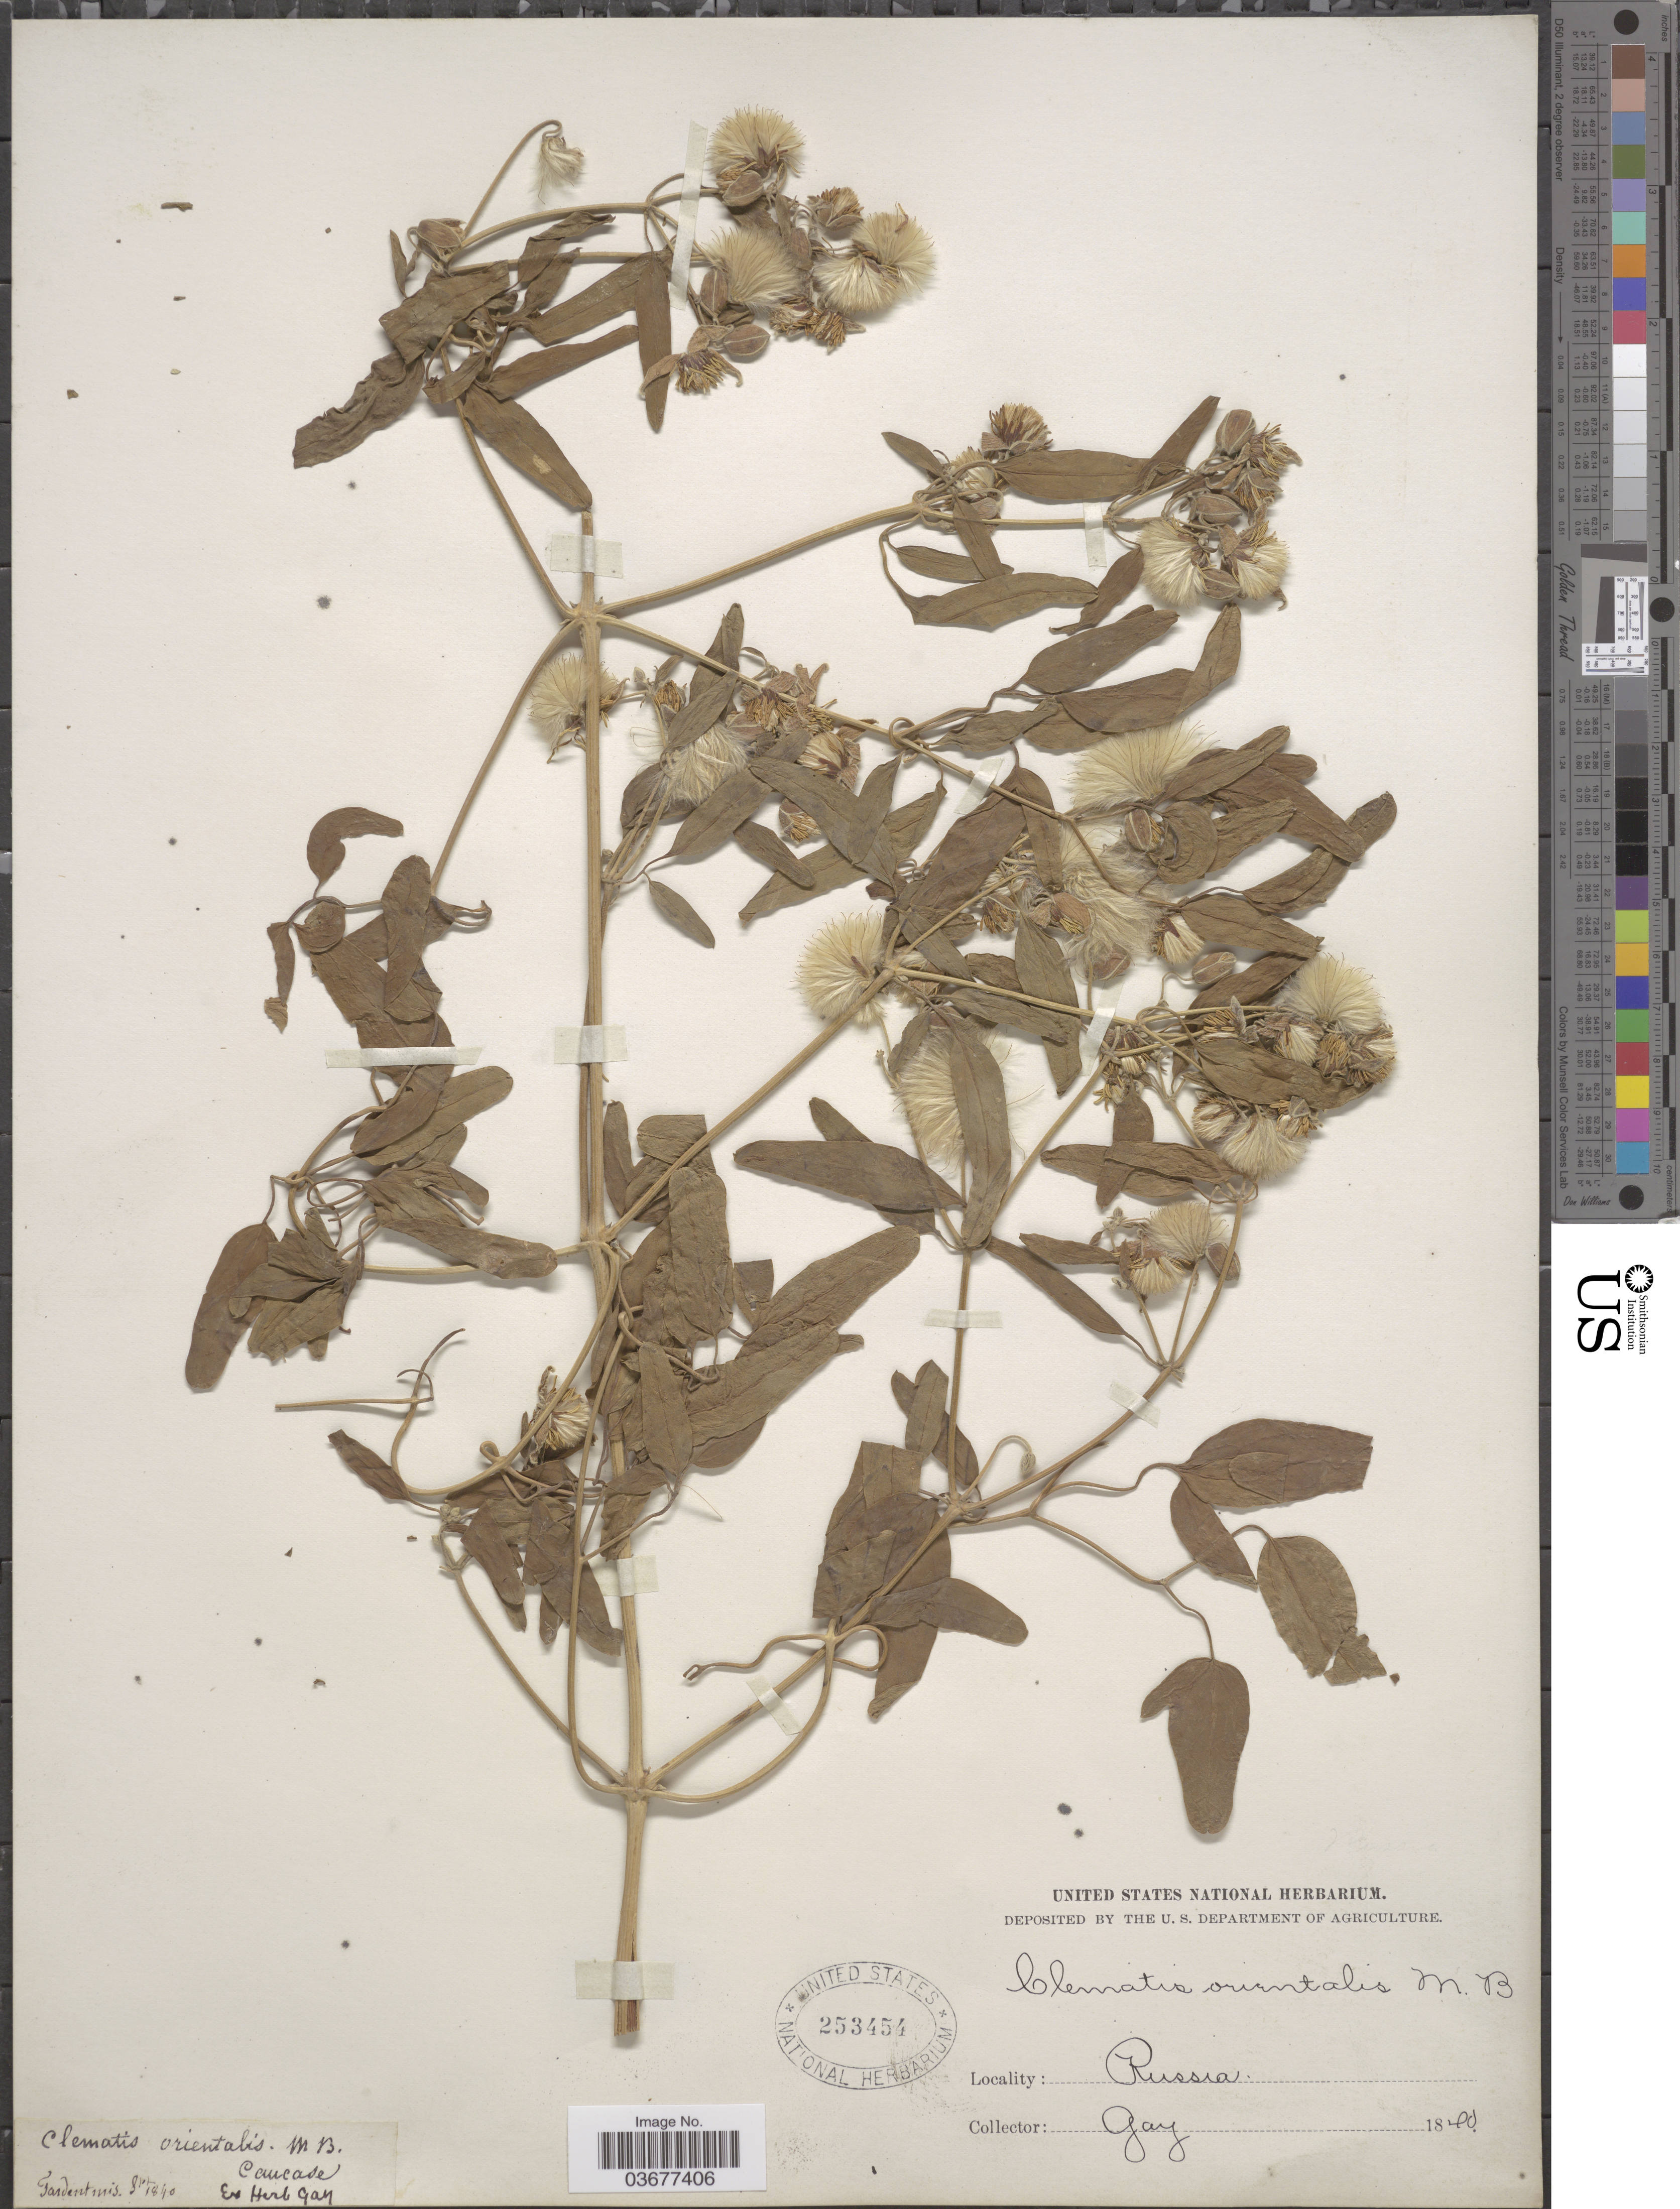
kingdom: Plantae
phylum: Tracheophyta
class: Magnoliopsida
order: Ranunculales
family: Ranunculaceae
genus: Clematis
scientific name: Clematis orientalis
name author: L.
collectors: -- Gay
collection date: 1840-09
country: Russian Federation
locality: Caucase. Russia.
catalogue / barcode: US 253454